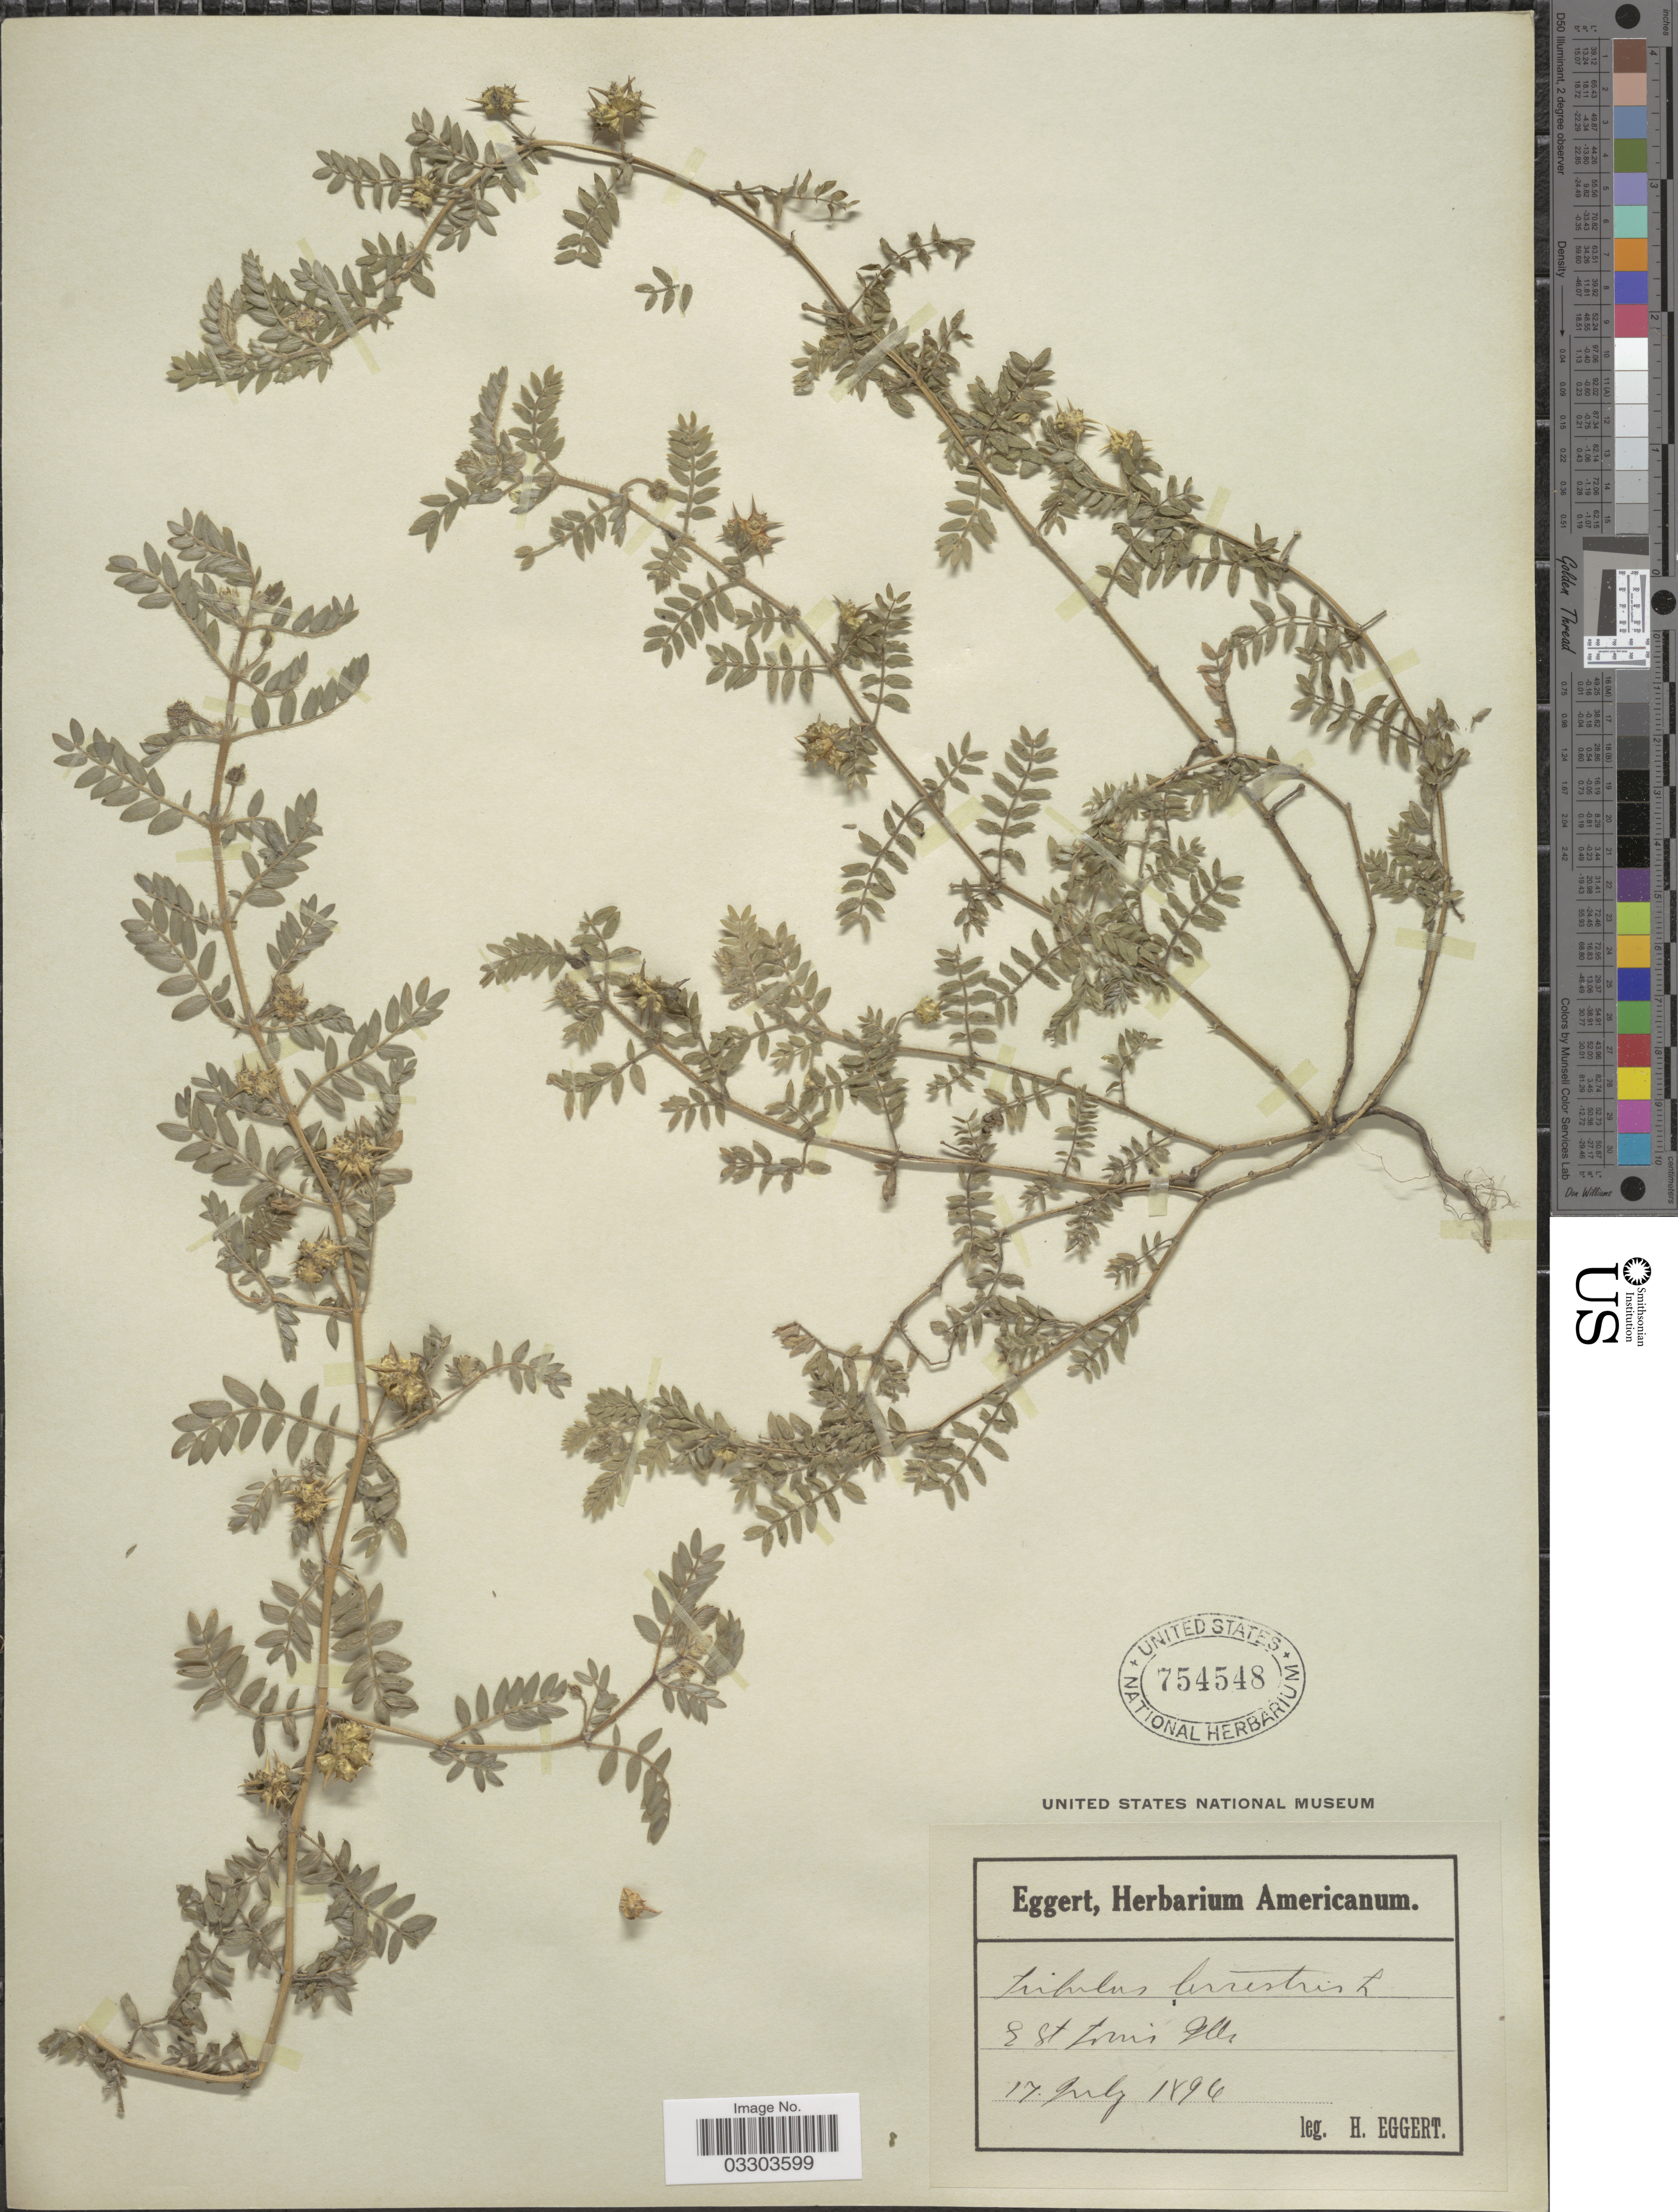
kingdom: Plantae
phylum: Tracheophyta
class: Magnoliopsida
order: Zygophyllales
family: Zygophyllaceae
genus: Tribulus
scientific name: Tribulus terrestris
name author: L.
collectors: H. Eggert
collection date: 1896-07-17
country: United States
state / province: Illinois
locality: E St Louis Ills.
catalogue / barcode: US 754548